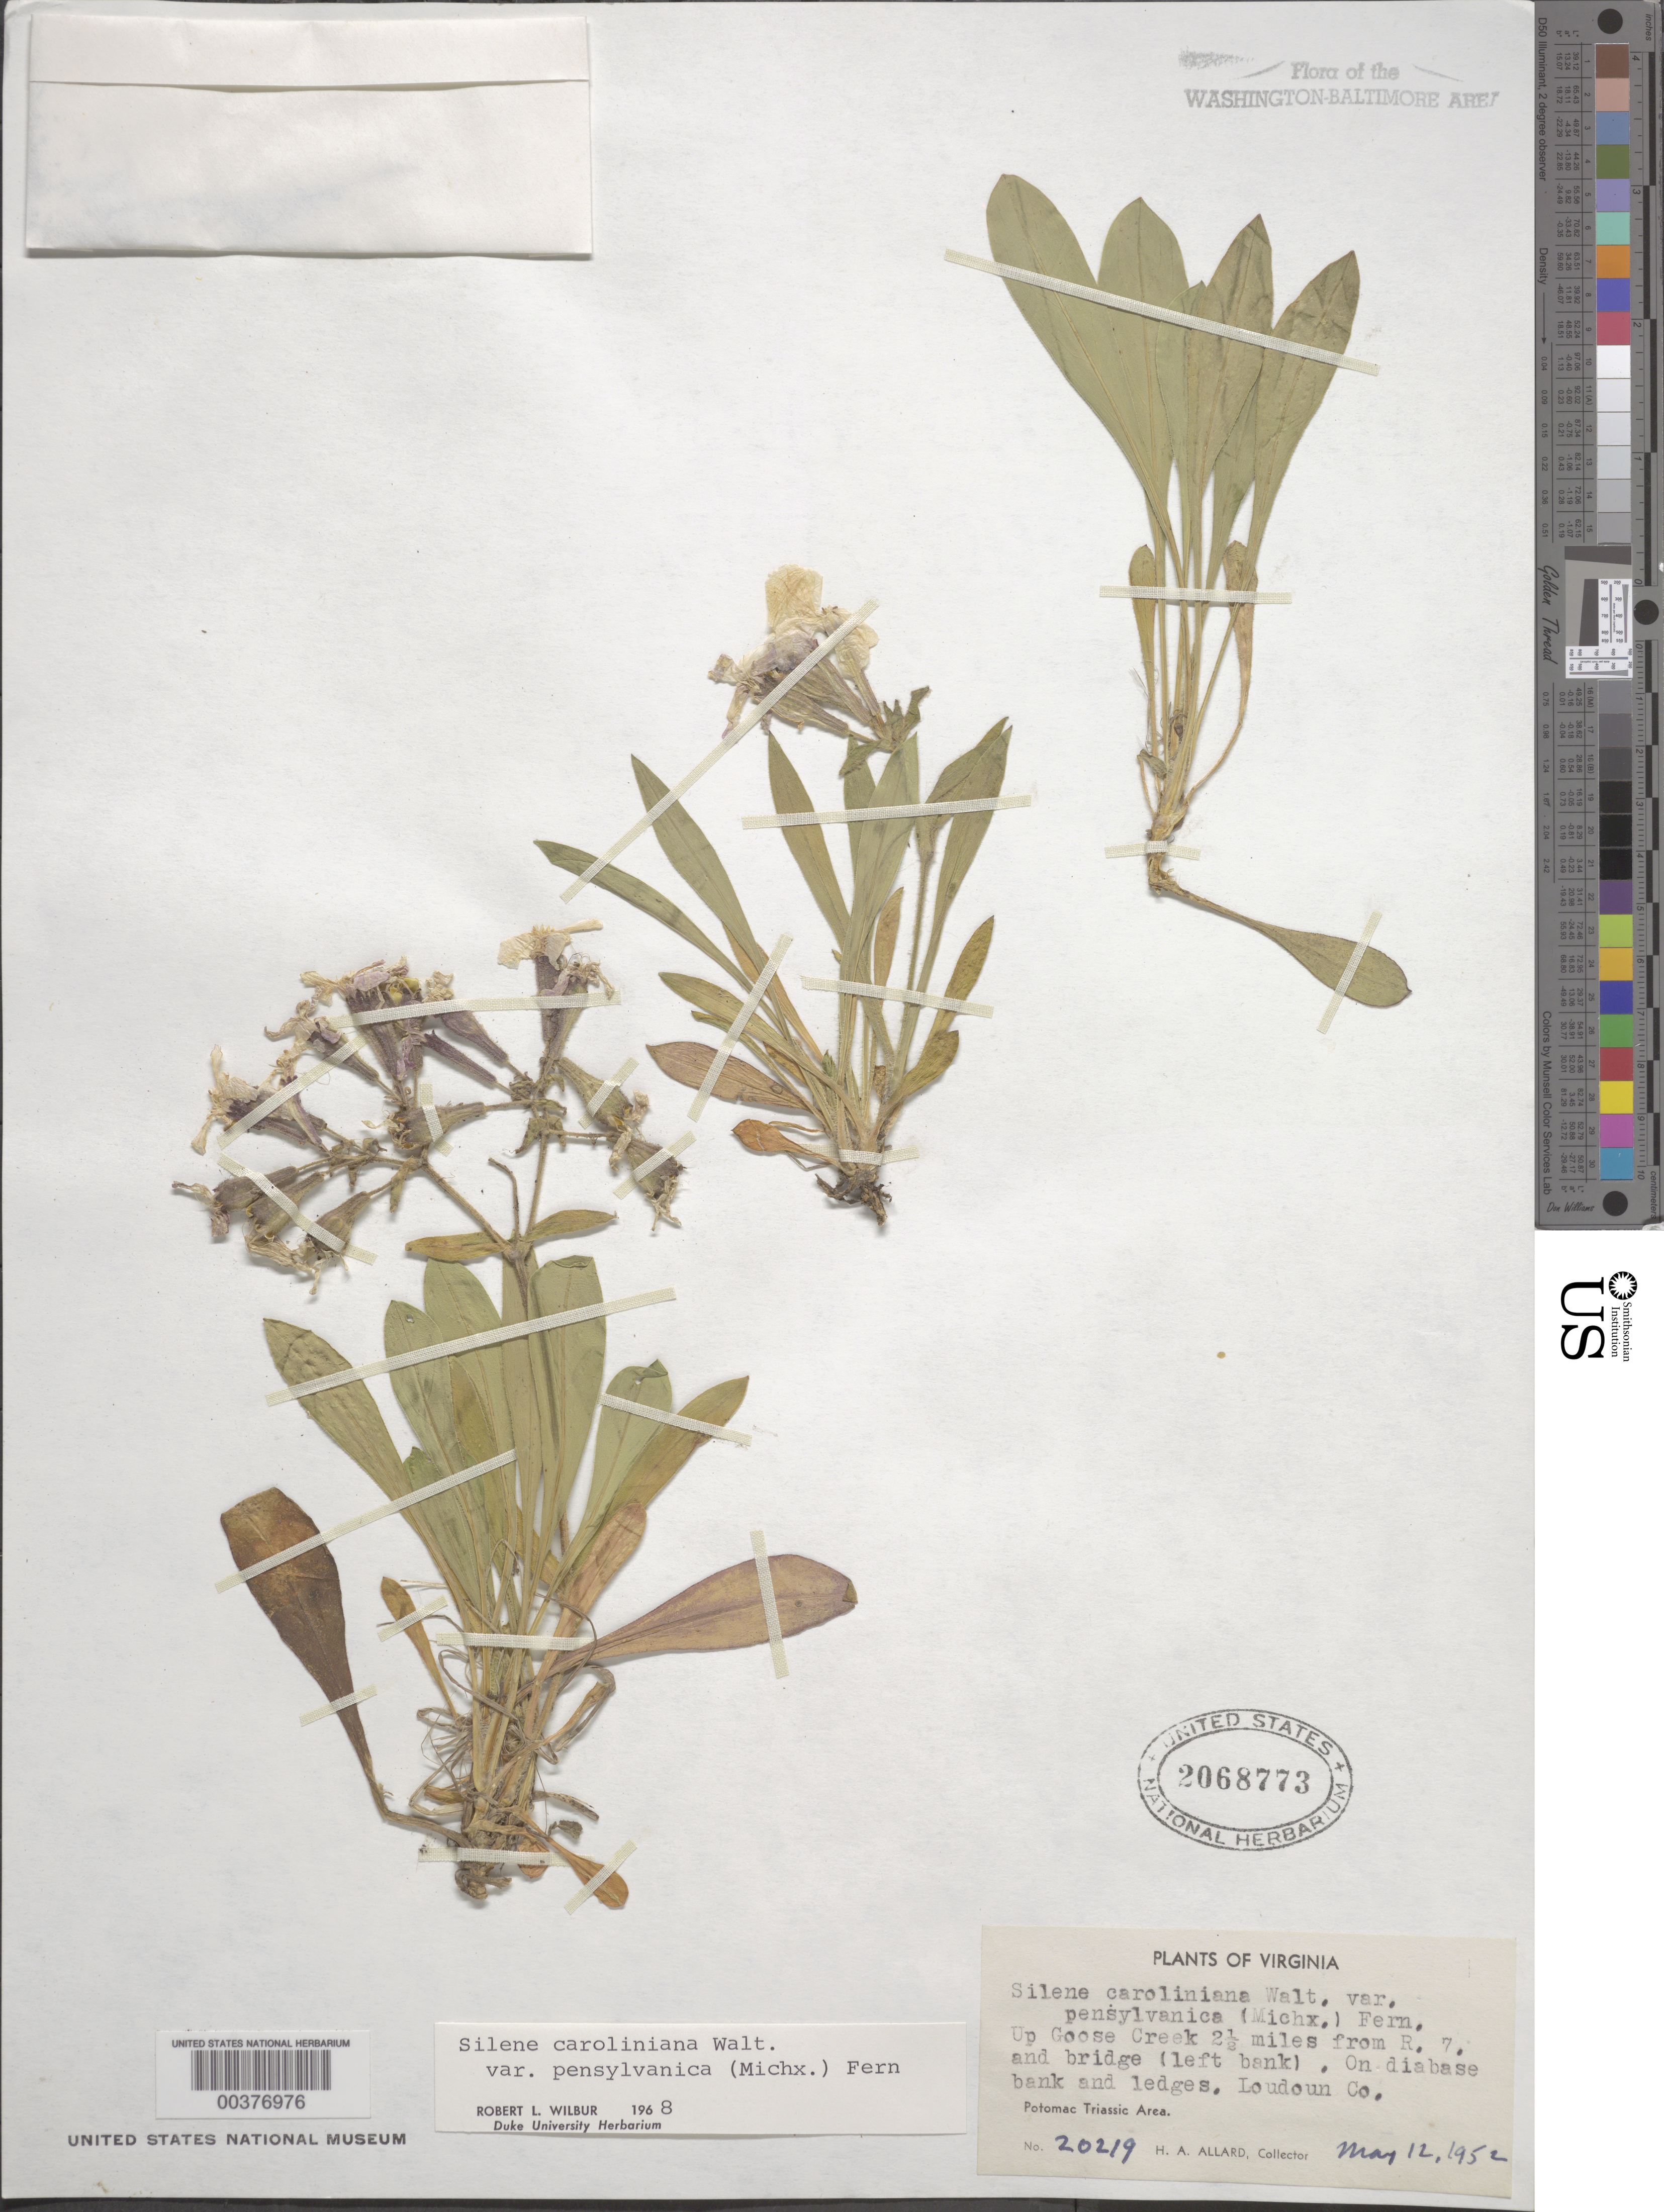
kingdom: Plantae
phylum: Tracheophyta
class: Magnoliopsida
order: Caryophyllales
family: Caryophyllaceae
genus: Silene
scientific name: Silene caroliniana var. pensylvanica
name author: (Michx.) Fernald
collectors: H. A. Allard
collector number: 20219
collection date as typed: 12 May 1952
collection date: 1952-05-12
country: United States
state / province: Virginia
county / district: Loudoun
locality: Upstream from Route 7 on Goose Creek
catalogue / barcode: US 2068773